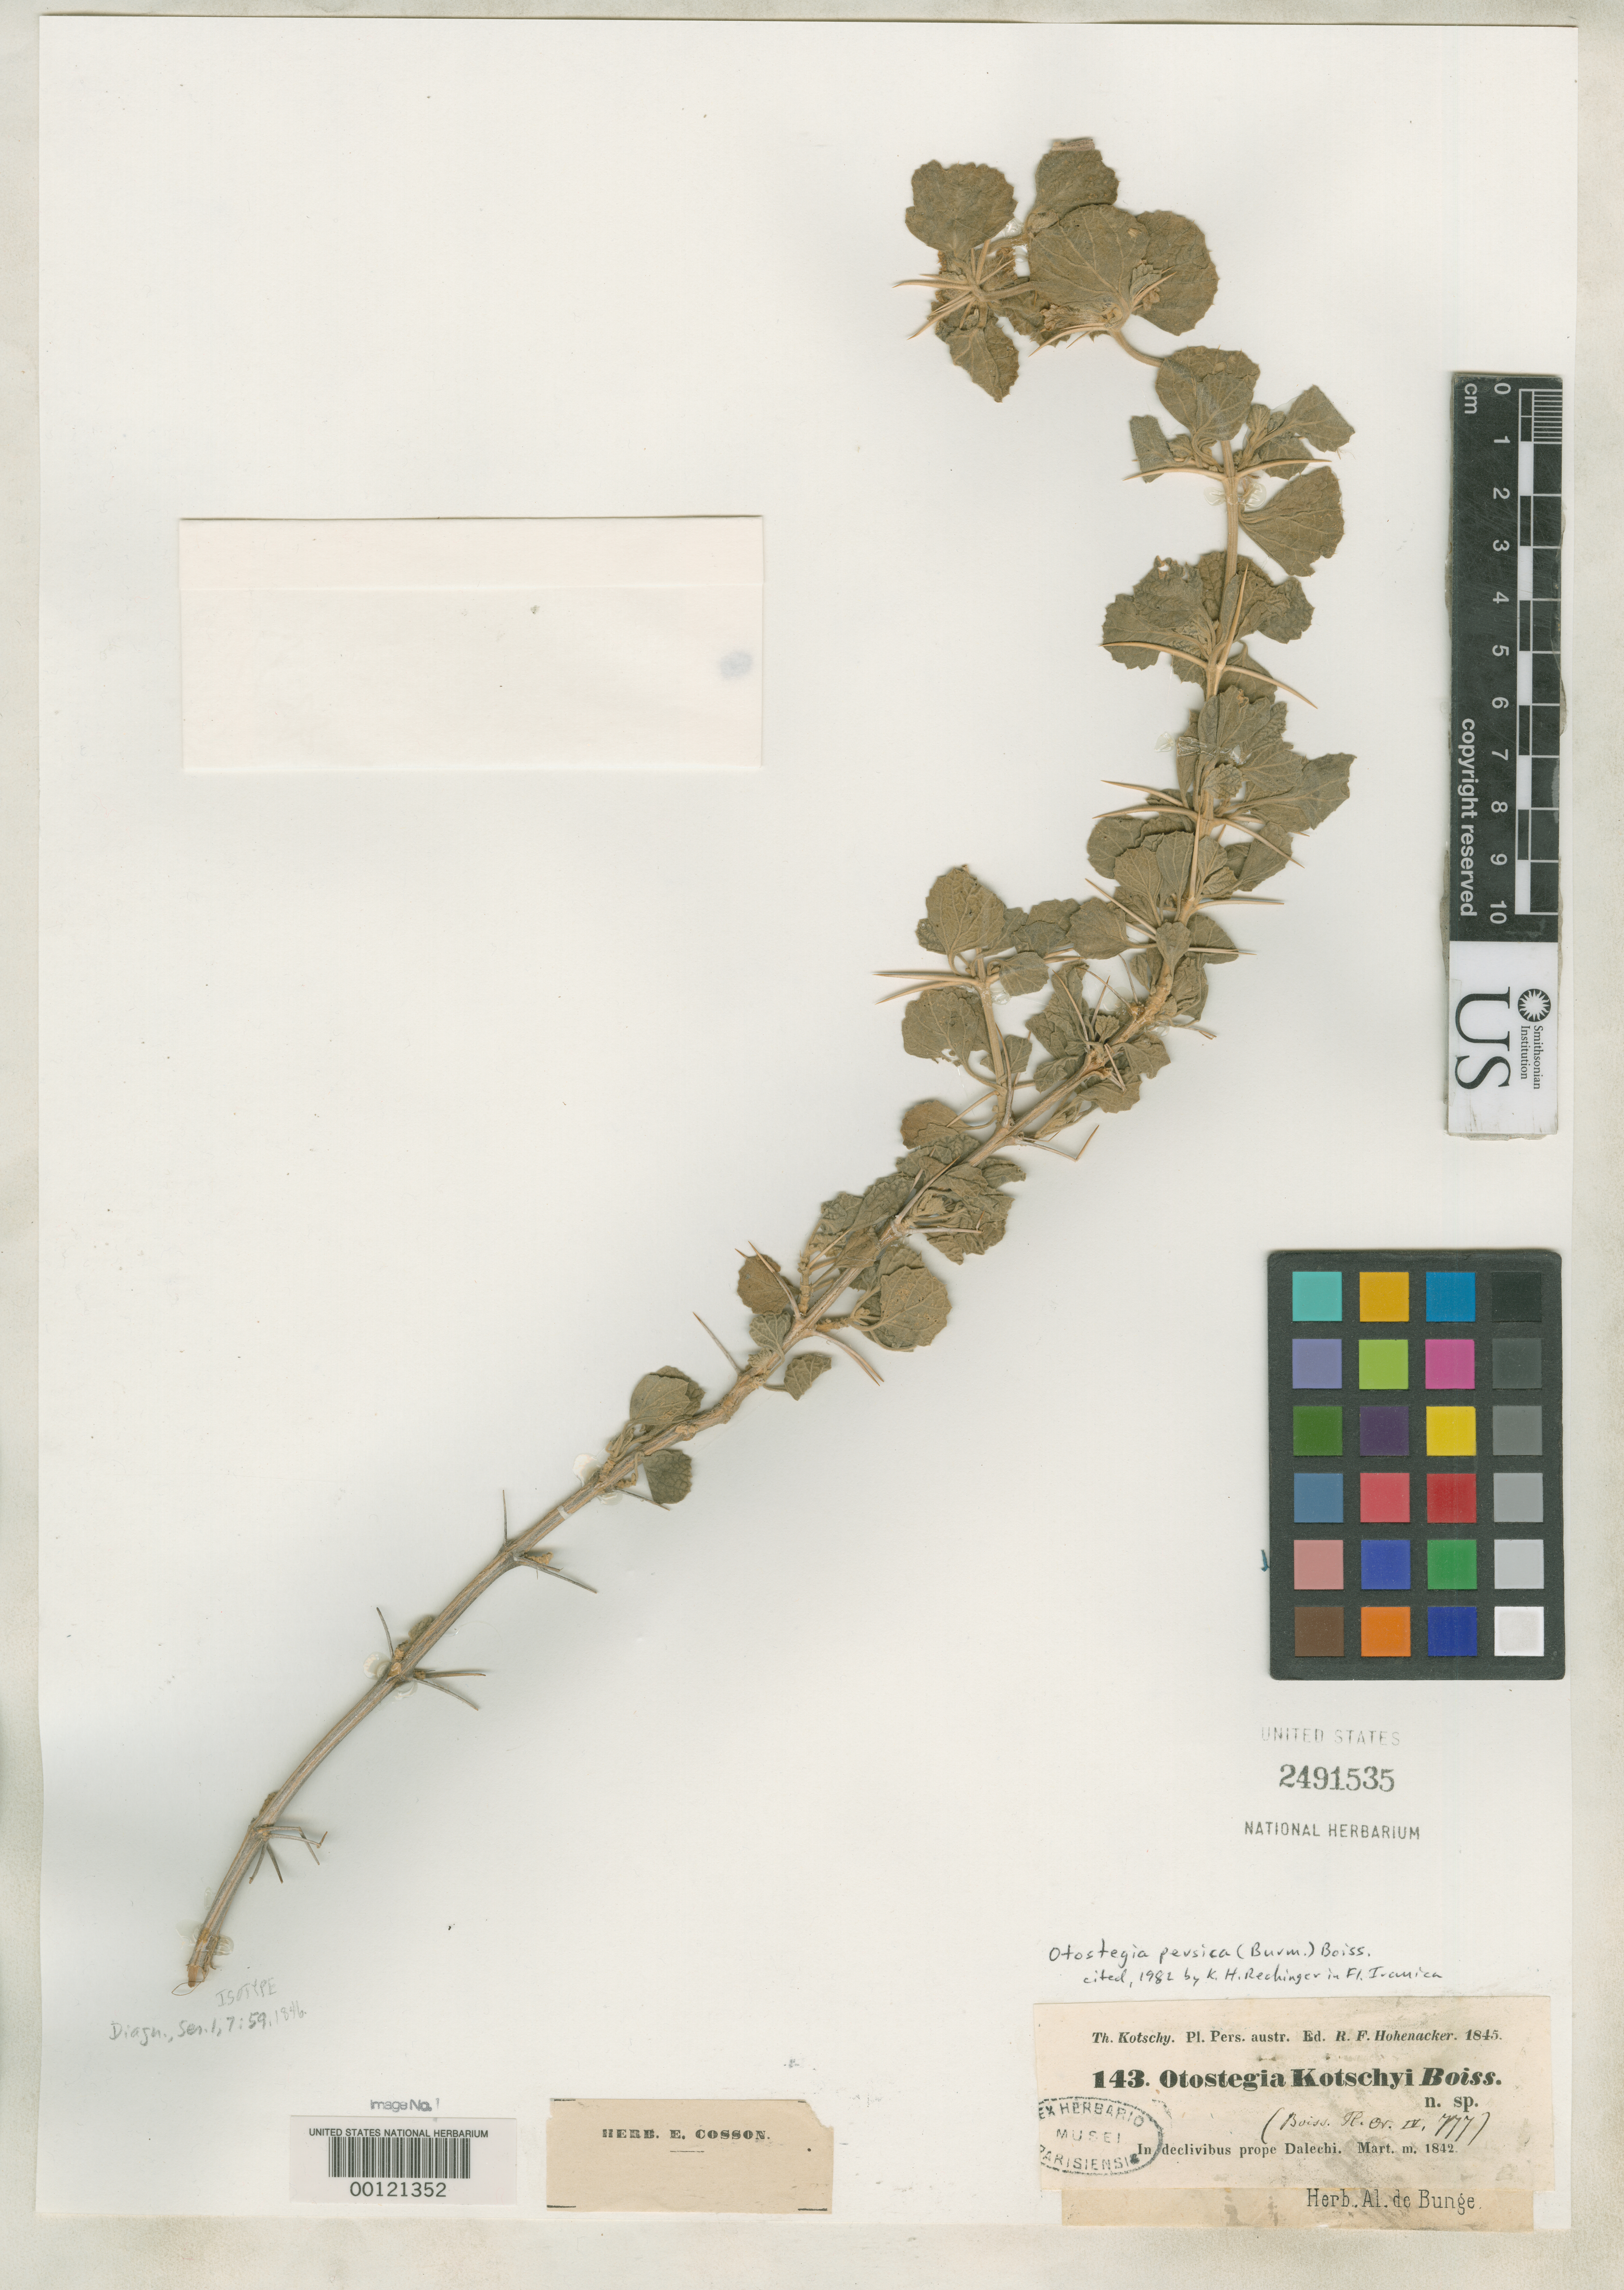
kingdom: Plantae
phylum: Tracheophyta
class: Magnoliopsida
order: Lamiales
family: Lamiaceae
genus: Otostegia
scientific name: Otostegia kotschyi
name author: Boiss.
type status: Isotype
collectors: K. G. Kotschy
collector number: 143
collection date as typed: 1842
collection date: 1842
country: Iran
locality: In declivibus prope Dalechi.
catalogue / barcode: US 2491535